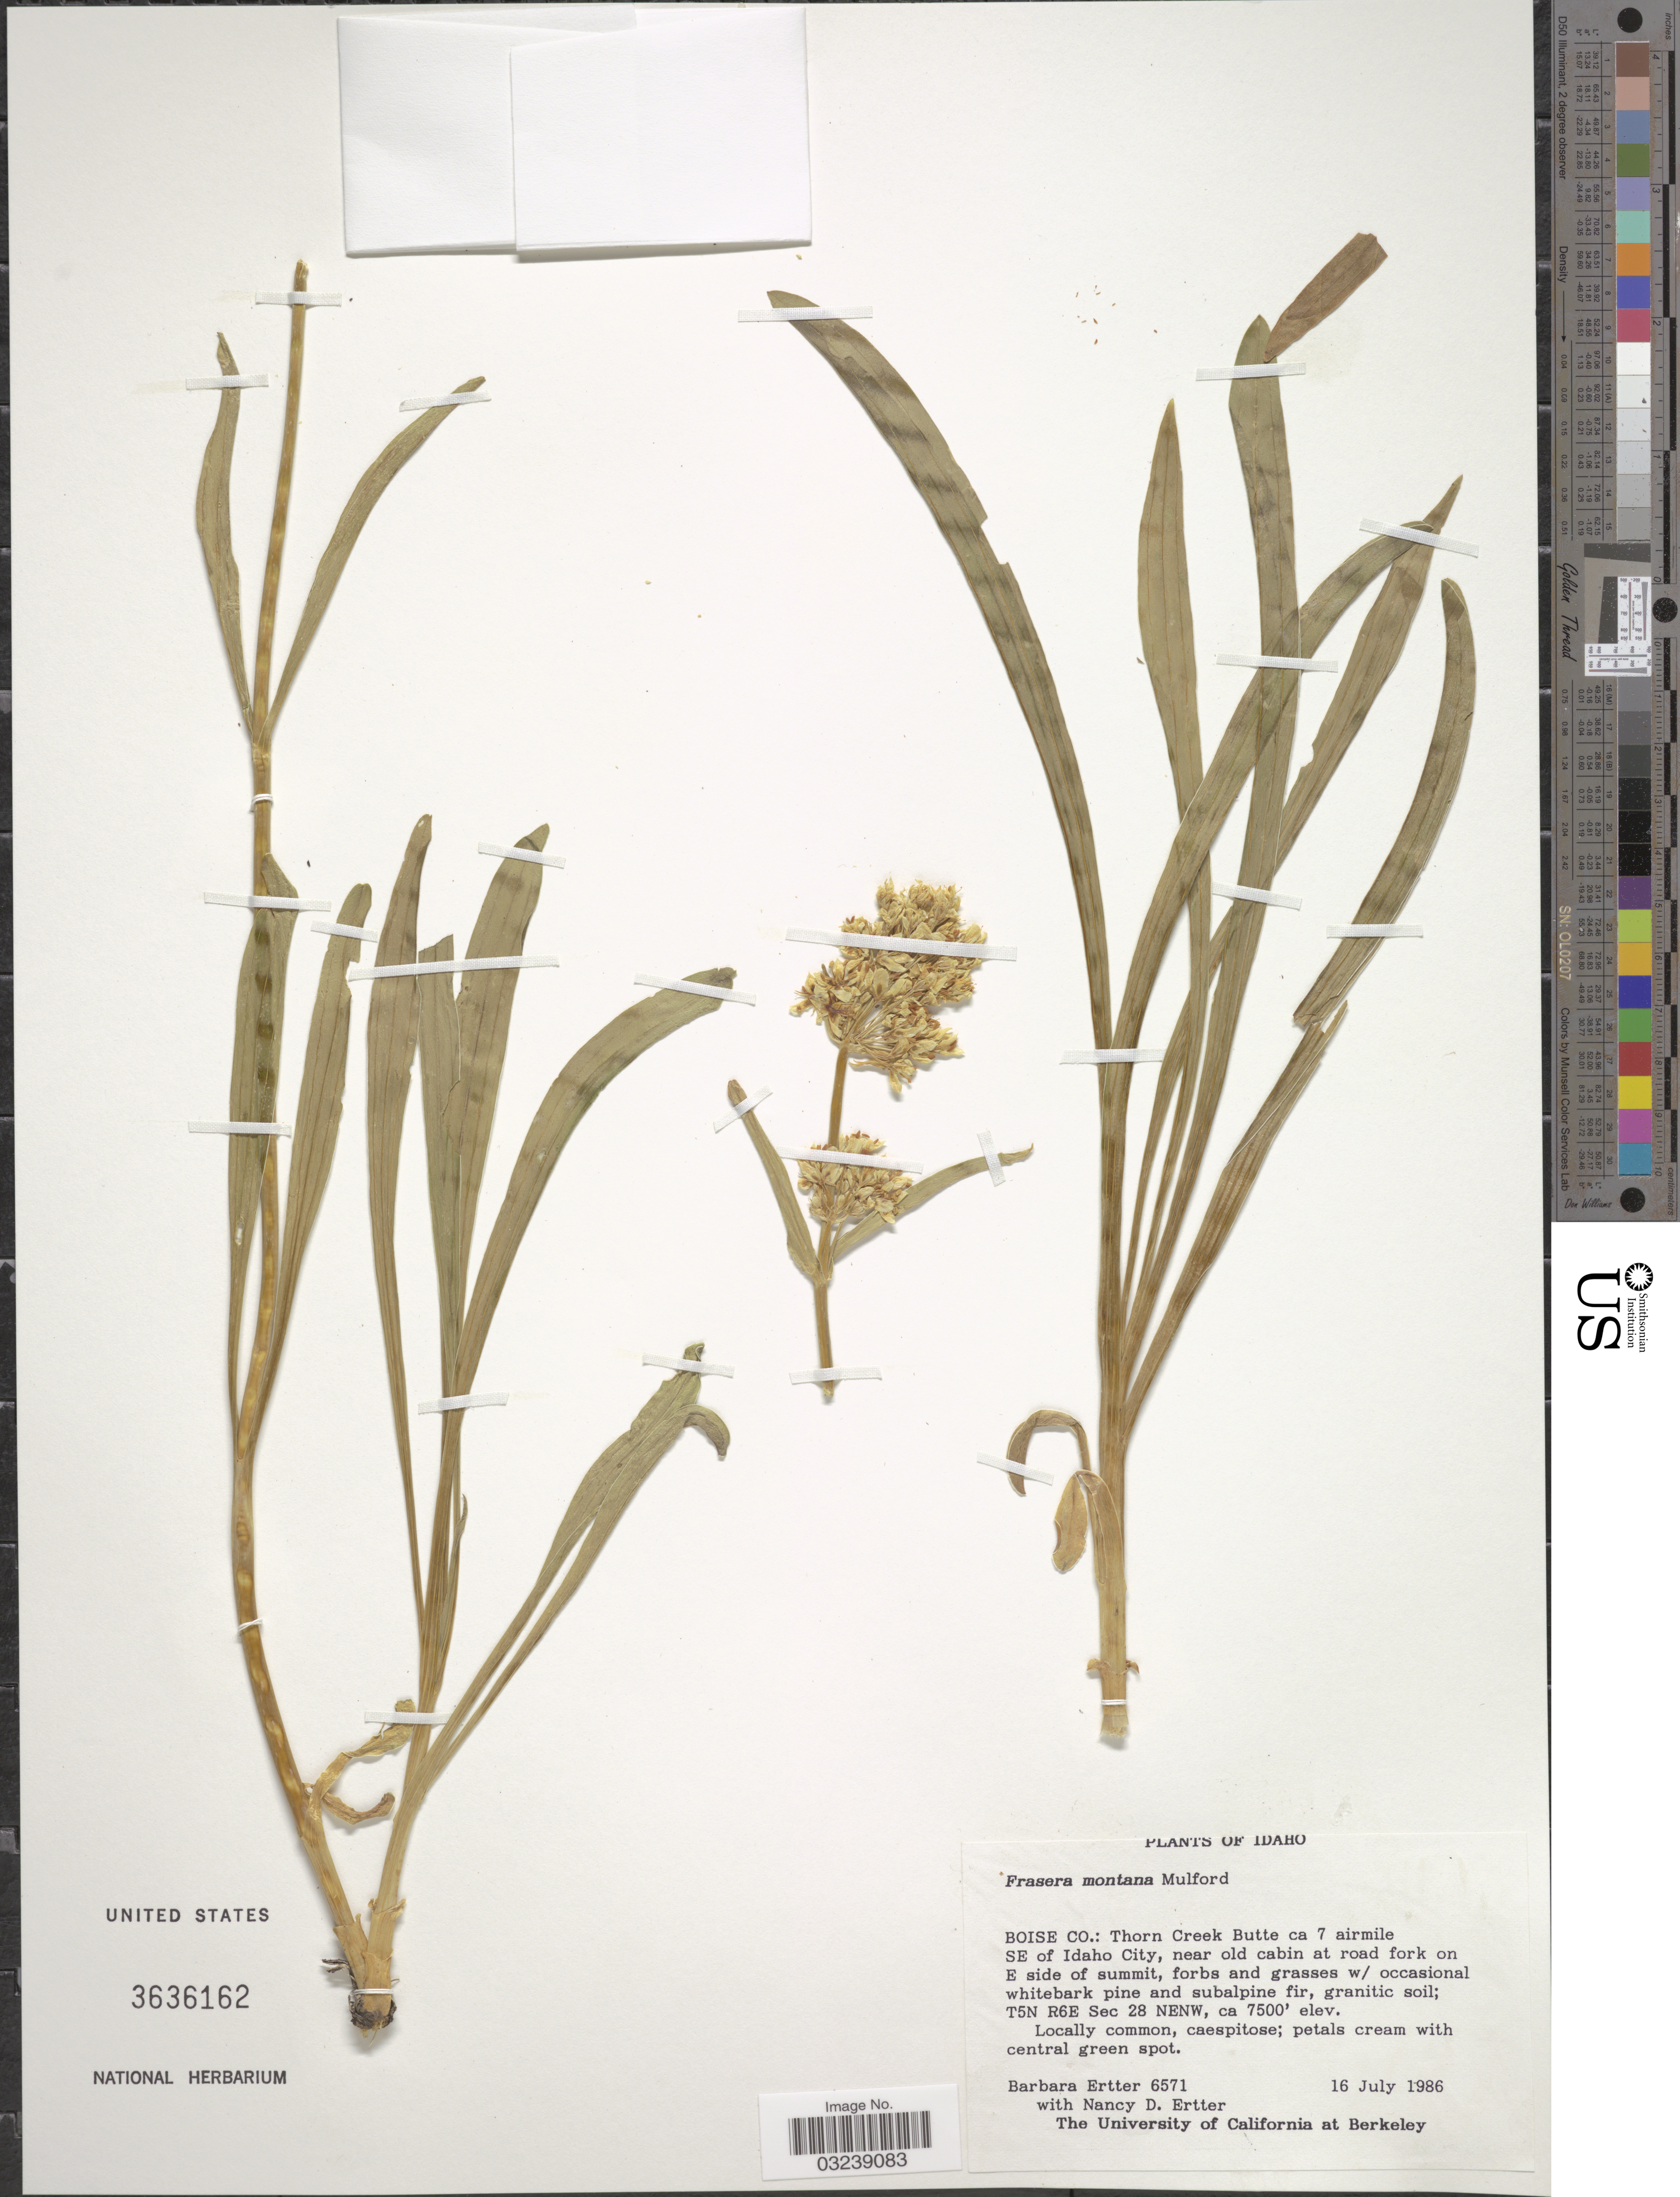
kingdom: Plantae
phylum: Tracheophyta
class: Magnoliopsida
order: Gentianales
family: Gentianaceae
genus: Frasera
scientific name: Frasera montana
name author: Mulford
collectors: B. Ertter & N. Ertter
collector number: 6571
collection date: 1986-07-16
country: United States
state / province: Idaho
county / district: Boise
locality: Thorn Creek Butte ca 7 airmile SE of Idaho City, near old cabin at road fork on E side of summit. T5N R6E Sec 28 NENW.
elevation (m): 2286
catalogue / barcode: US 3636162